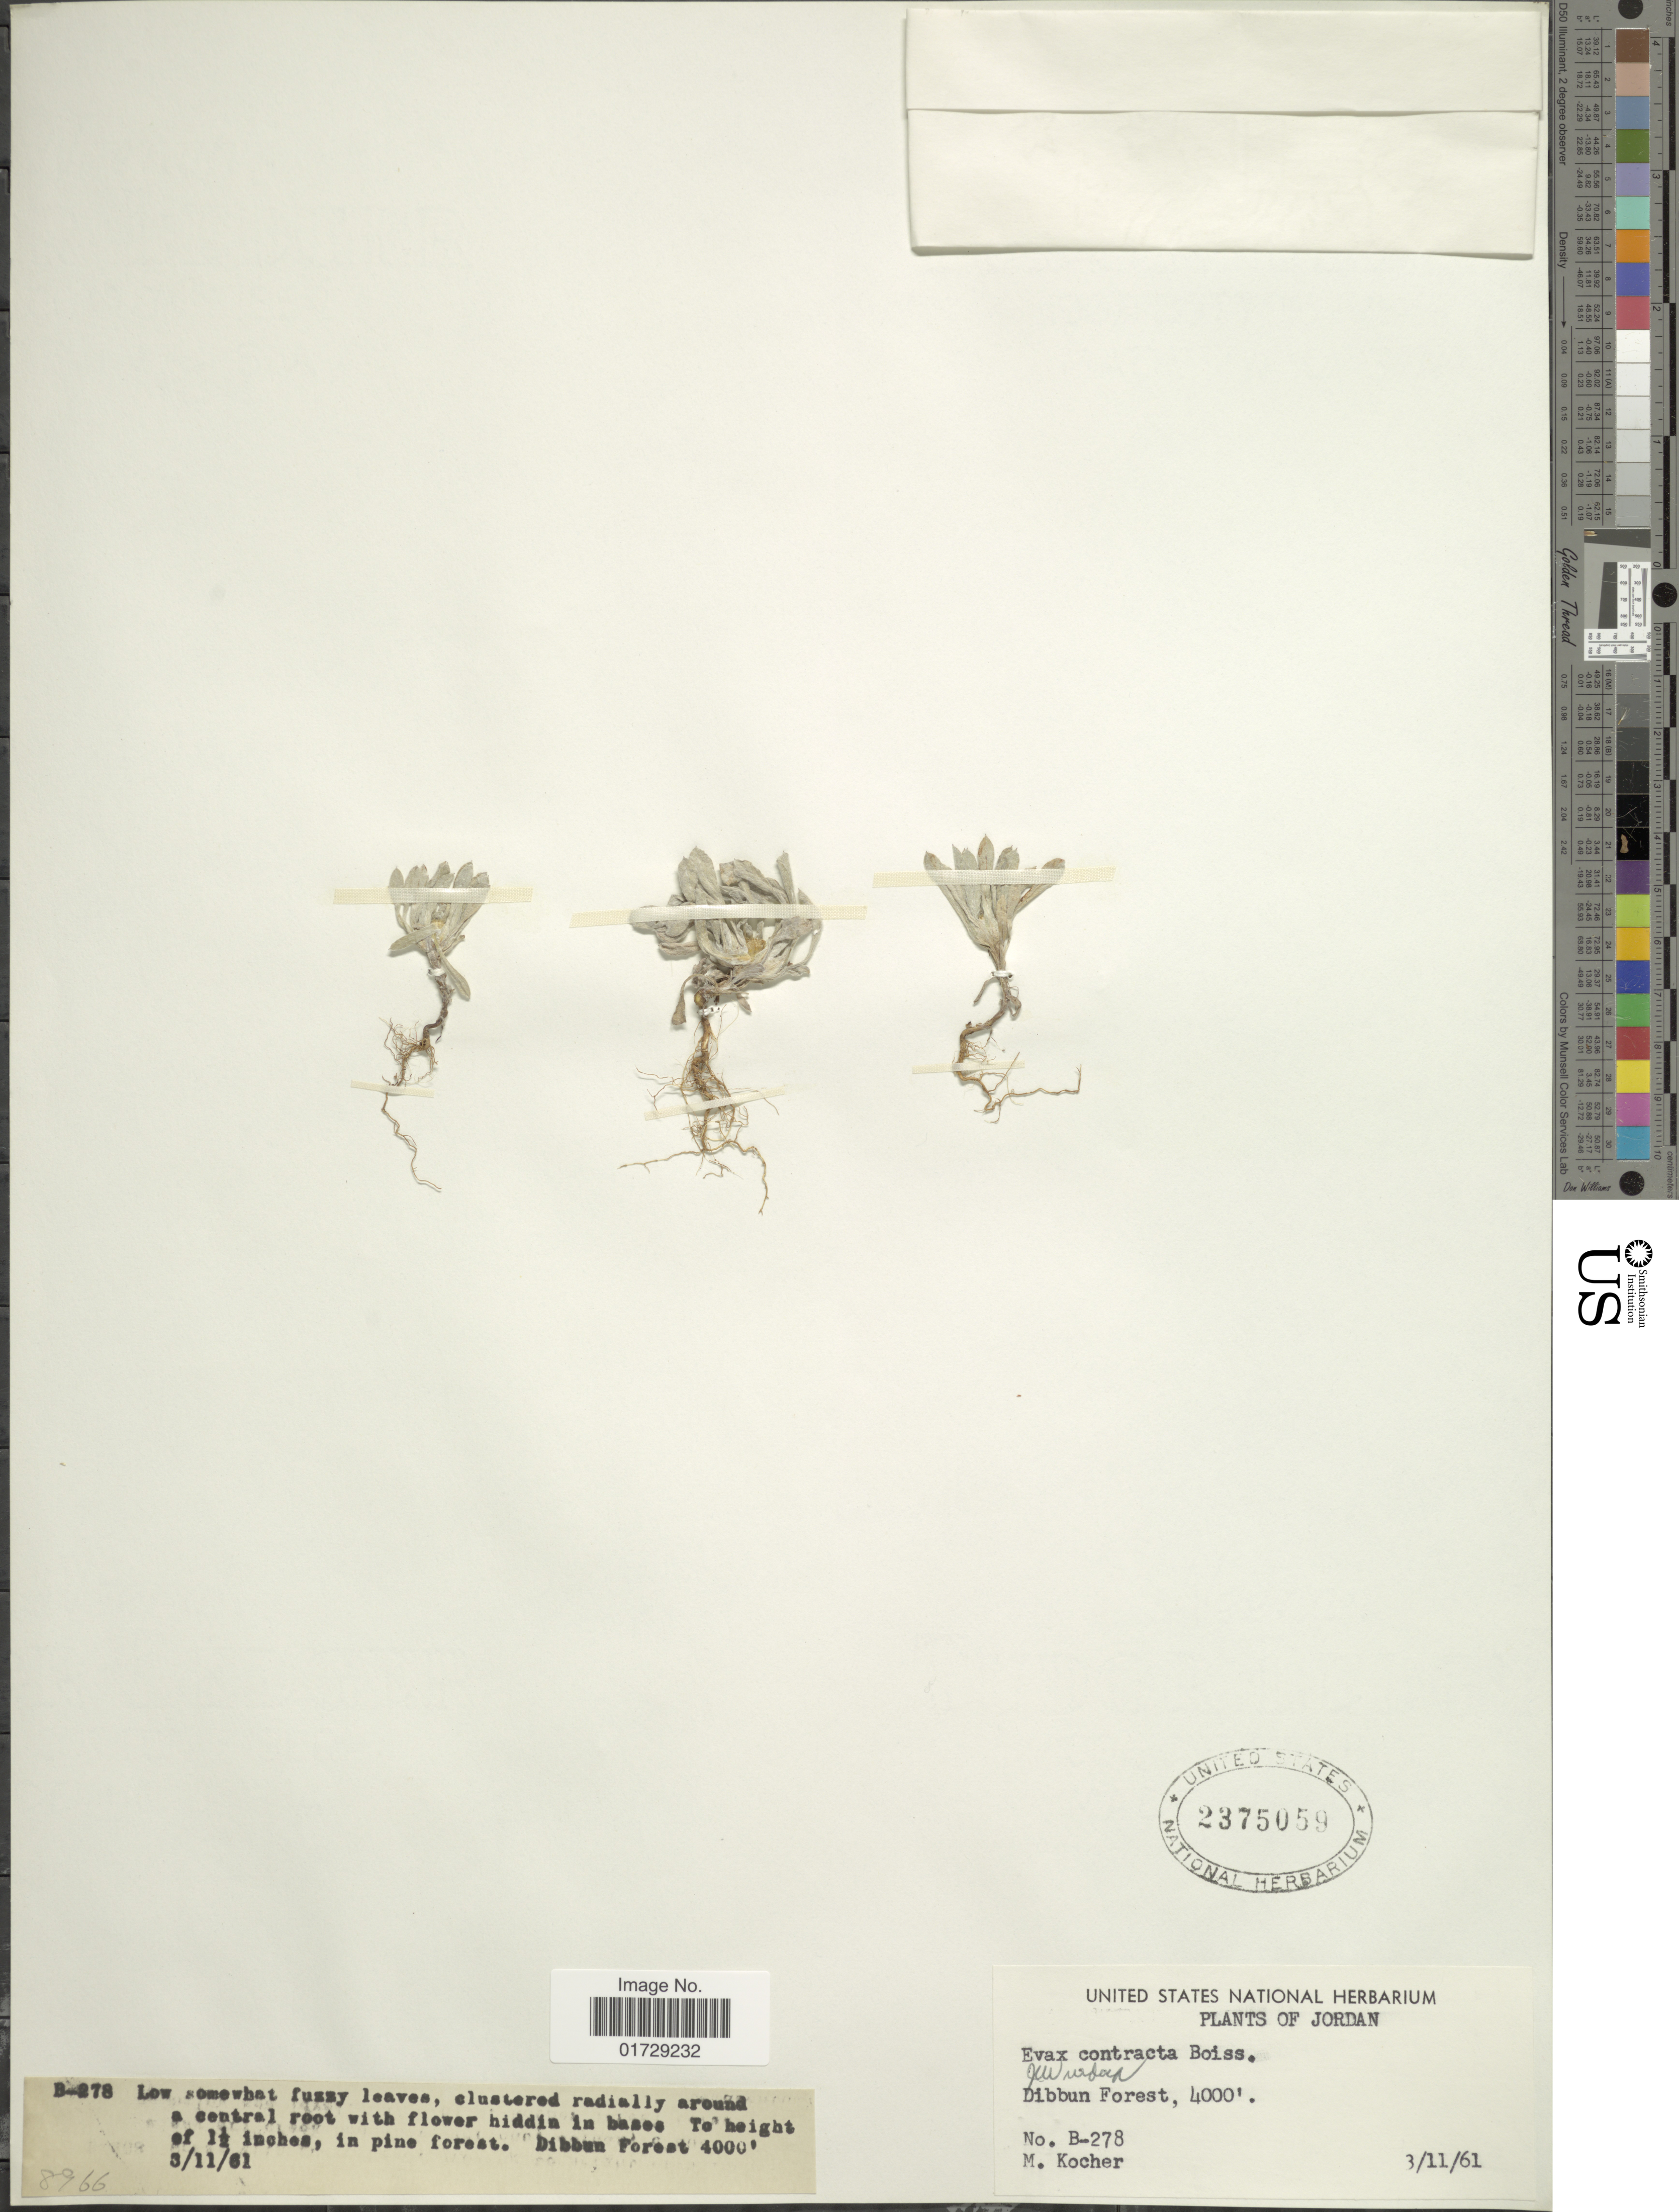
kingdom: Plantae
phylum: Tracheophyta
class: Magnoliopsida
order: Asterales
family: Asteraceae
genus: Evax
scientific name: Evax contracta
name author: Boiss.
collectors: M. Kocher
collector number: B278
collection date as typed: Transcribed d/m/y: 11/3/61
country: Jordan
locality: Dibbun Forest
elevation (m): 1219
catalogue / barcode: US 2375059